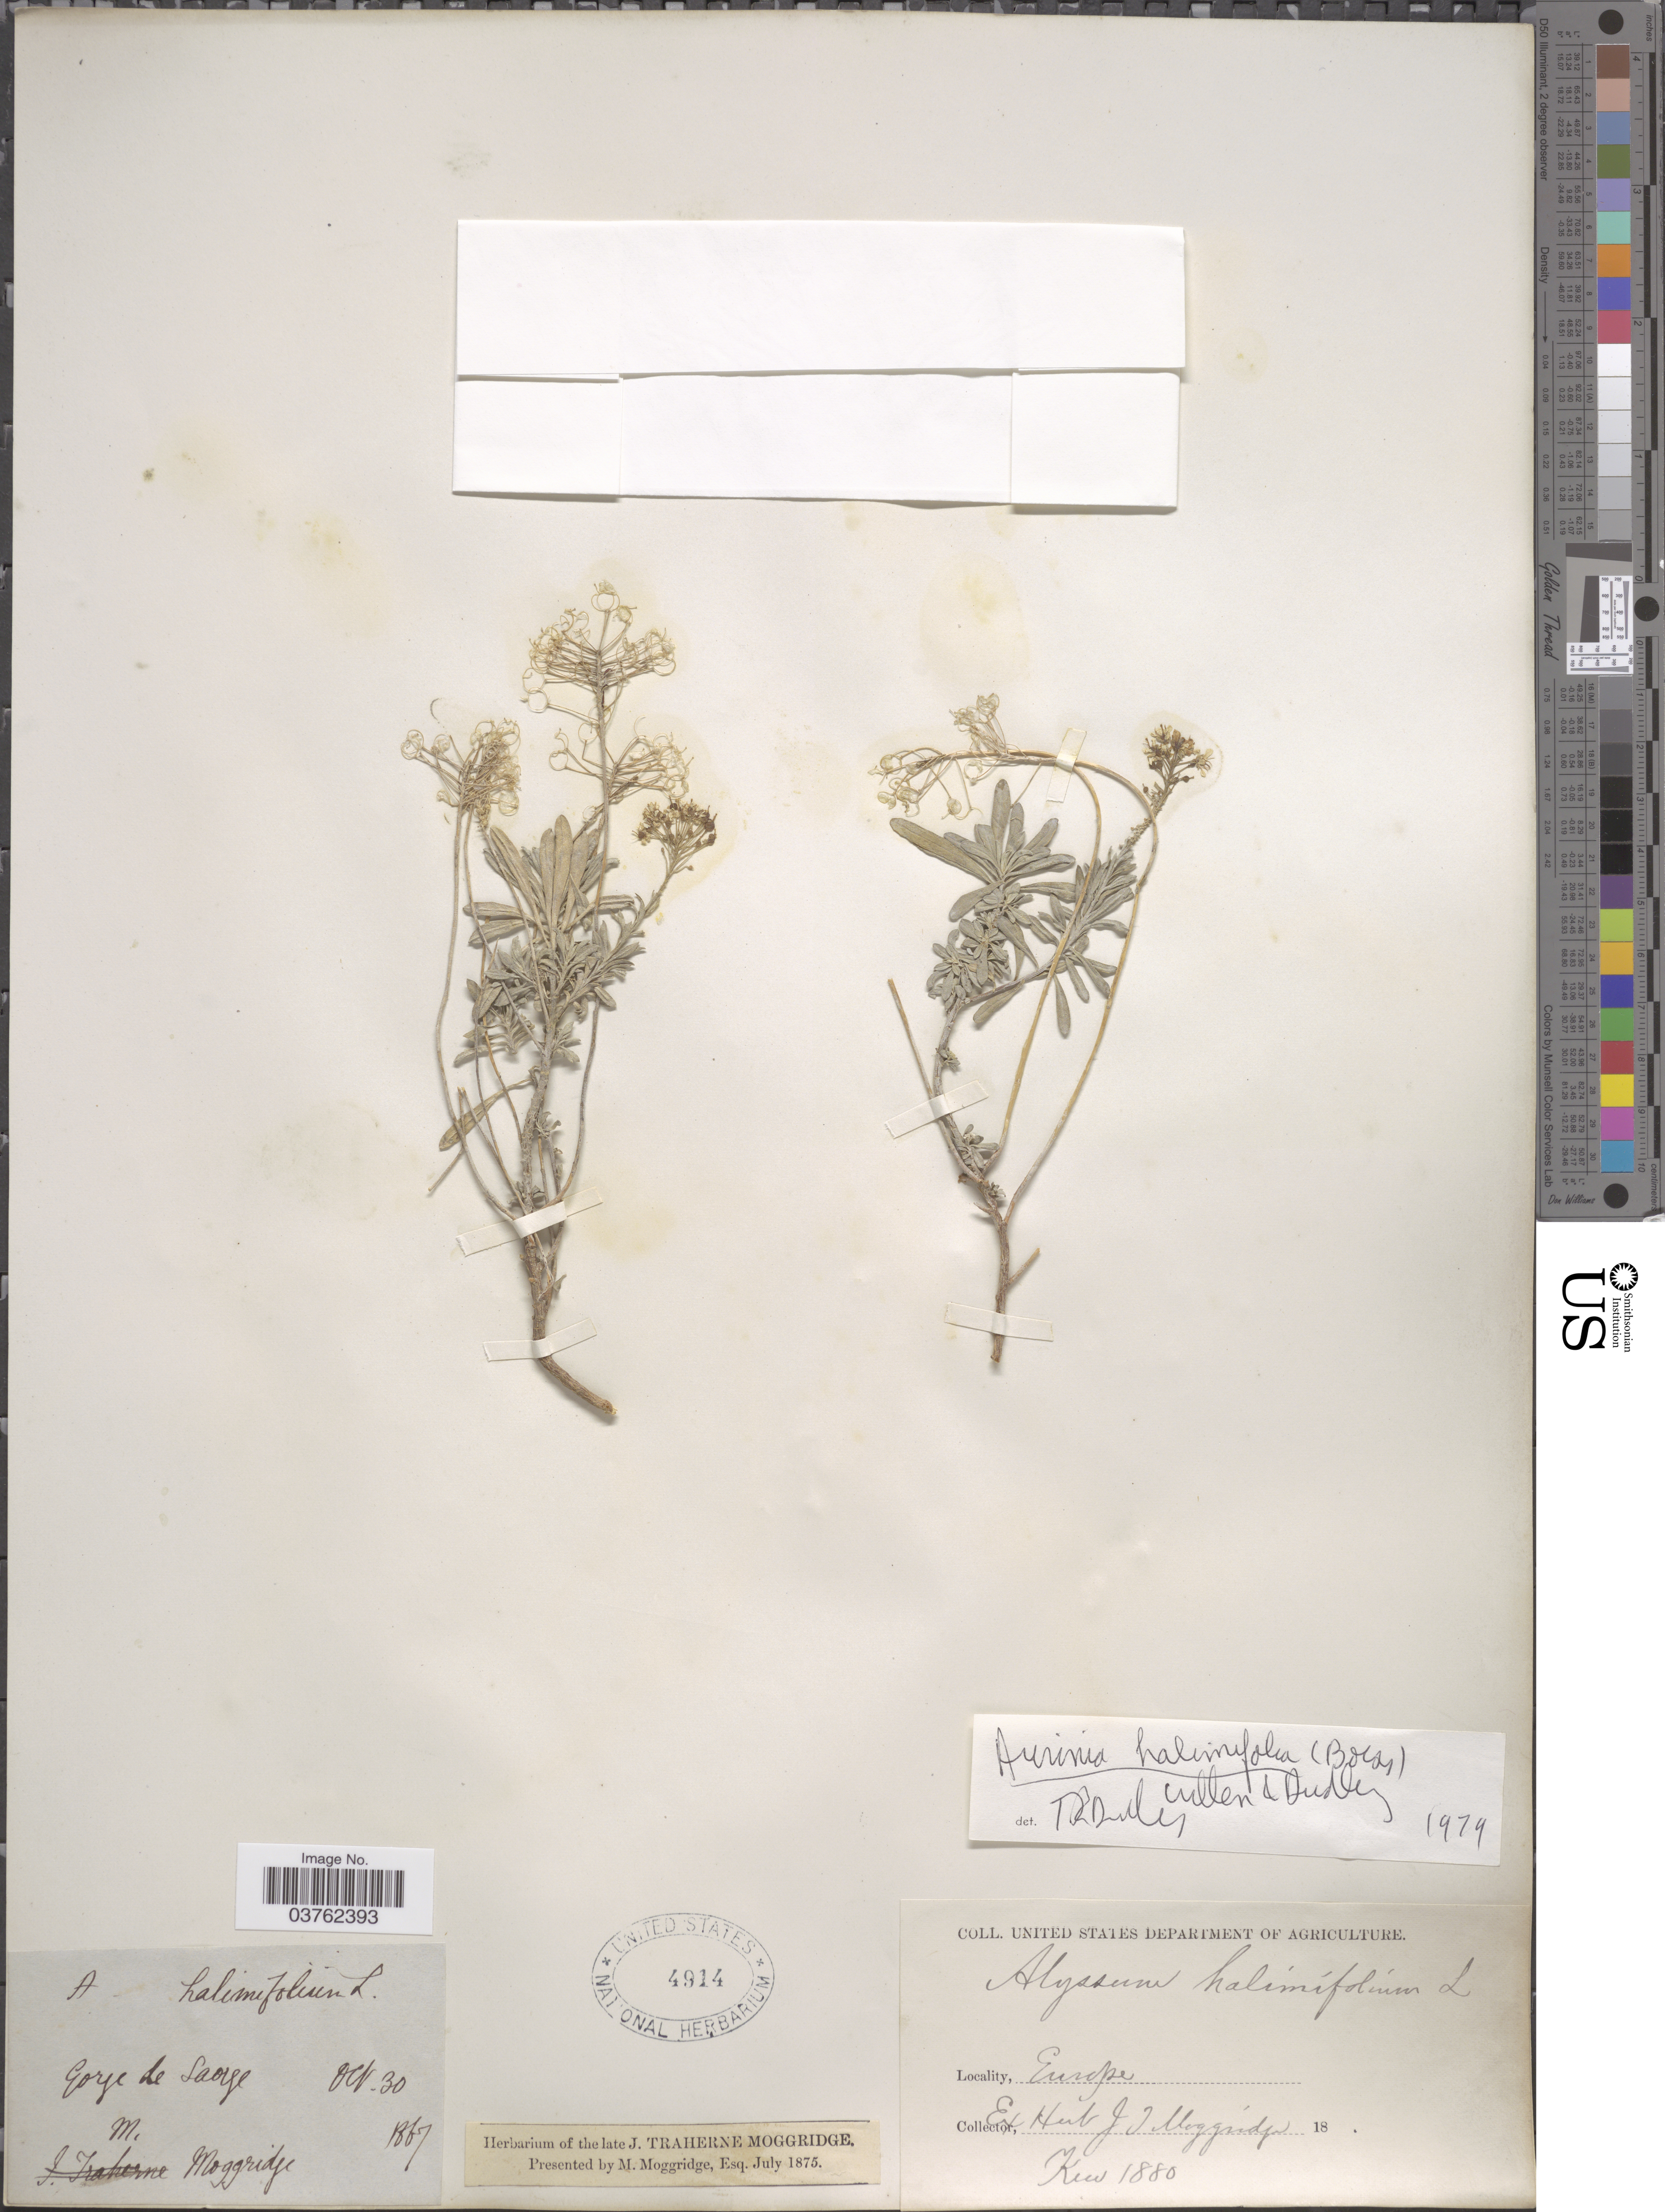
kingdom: Plantae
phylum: Tracheophyta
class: Magnoliopsida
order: Brassicales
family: Brassicaceae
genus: Aurinia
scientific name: Aurinia halimifolia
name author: Cullen & T.R. Dudley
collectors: M. Moggridge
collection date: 1867-10-30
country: France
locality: Gorge de Saorge. Europe.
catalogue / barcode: US 4914